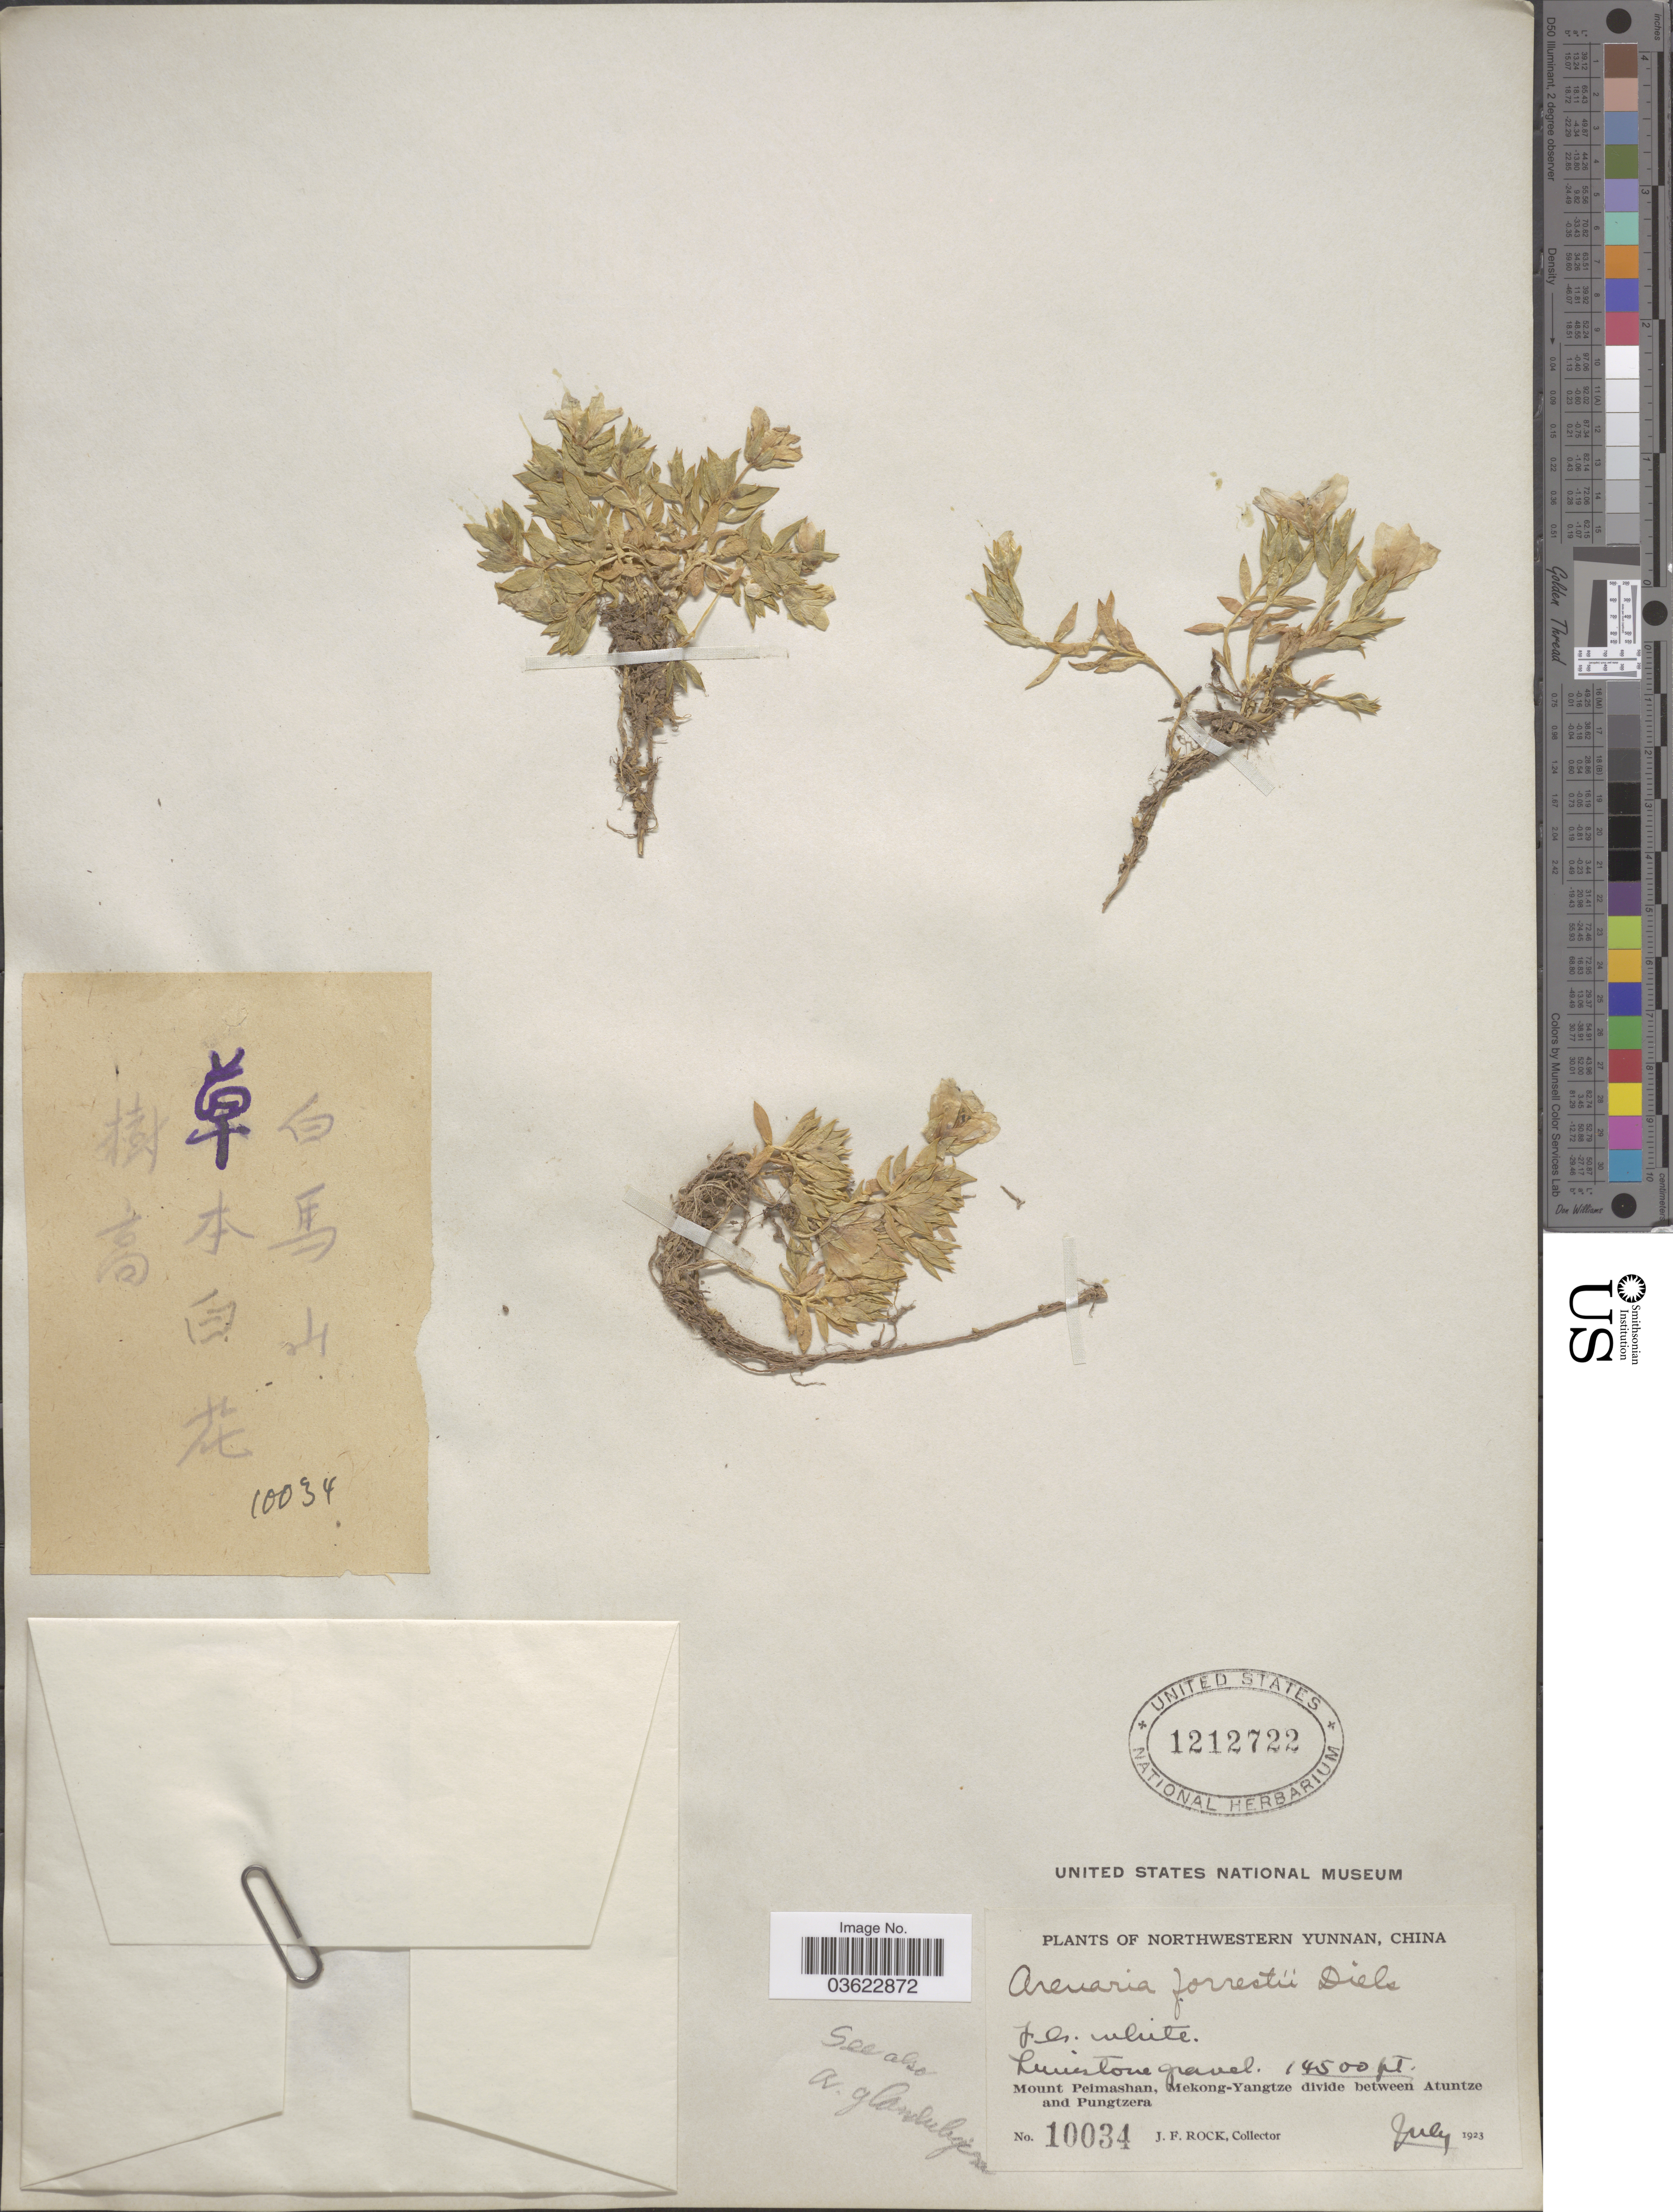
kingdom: Plantae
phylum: Tracheophyta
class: Magnoliopsida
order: Caryophyllales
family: Caryophyllaceae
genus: Shivparvatia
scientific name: Shivparvatia forrestii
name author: (Diels) Rabeler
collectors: J. Rock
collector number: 10034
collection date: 1923-07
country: China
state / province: Yunnan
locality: Northwestern Yunnan. Mount Peimashan, Mekong-Yangtze divide between Atuntze and Pungtzera.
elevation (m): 4420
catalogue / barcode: US 1212722